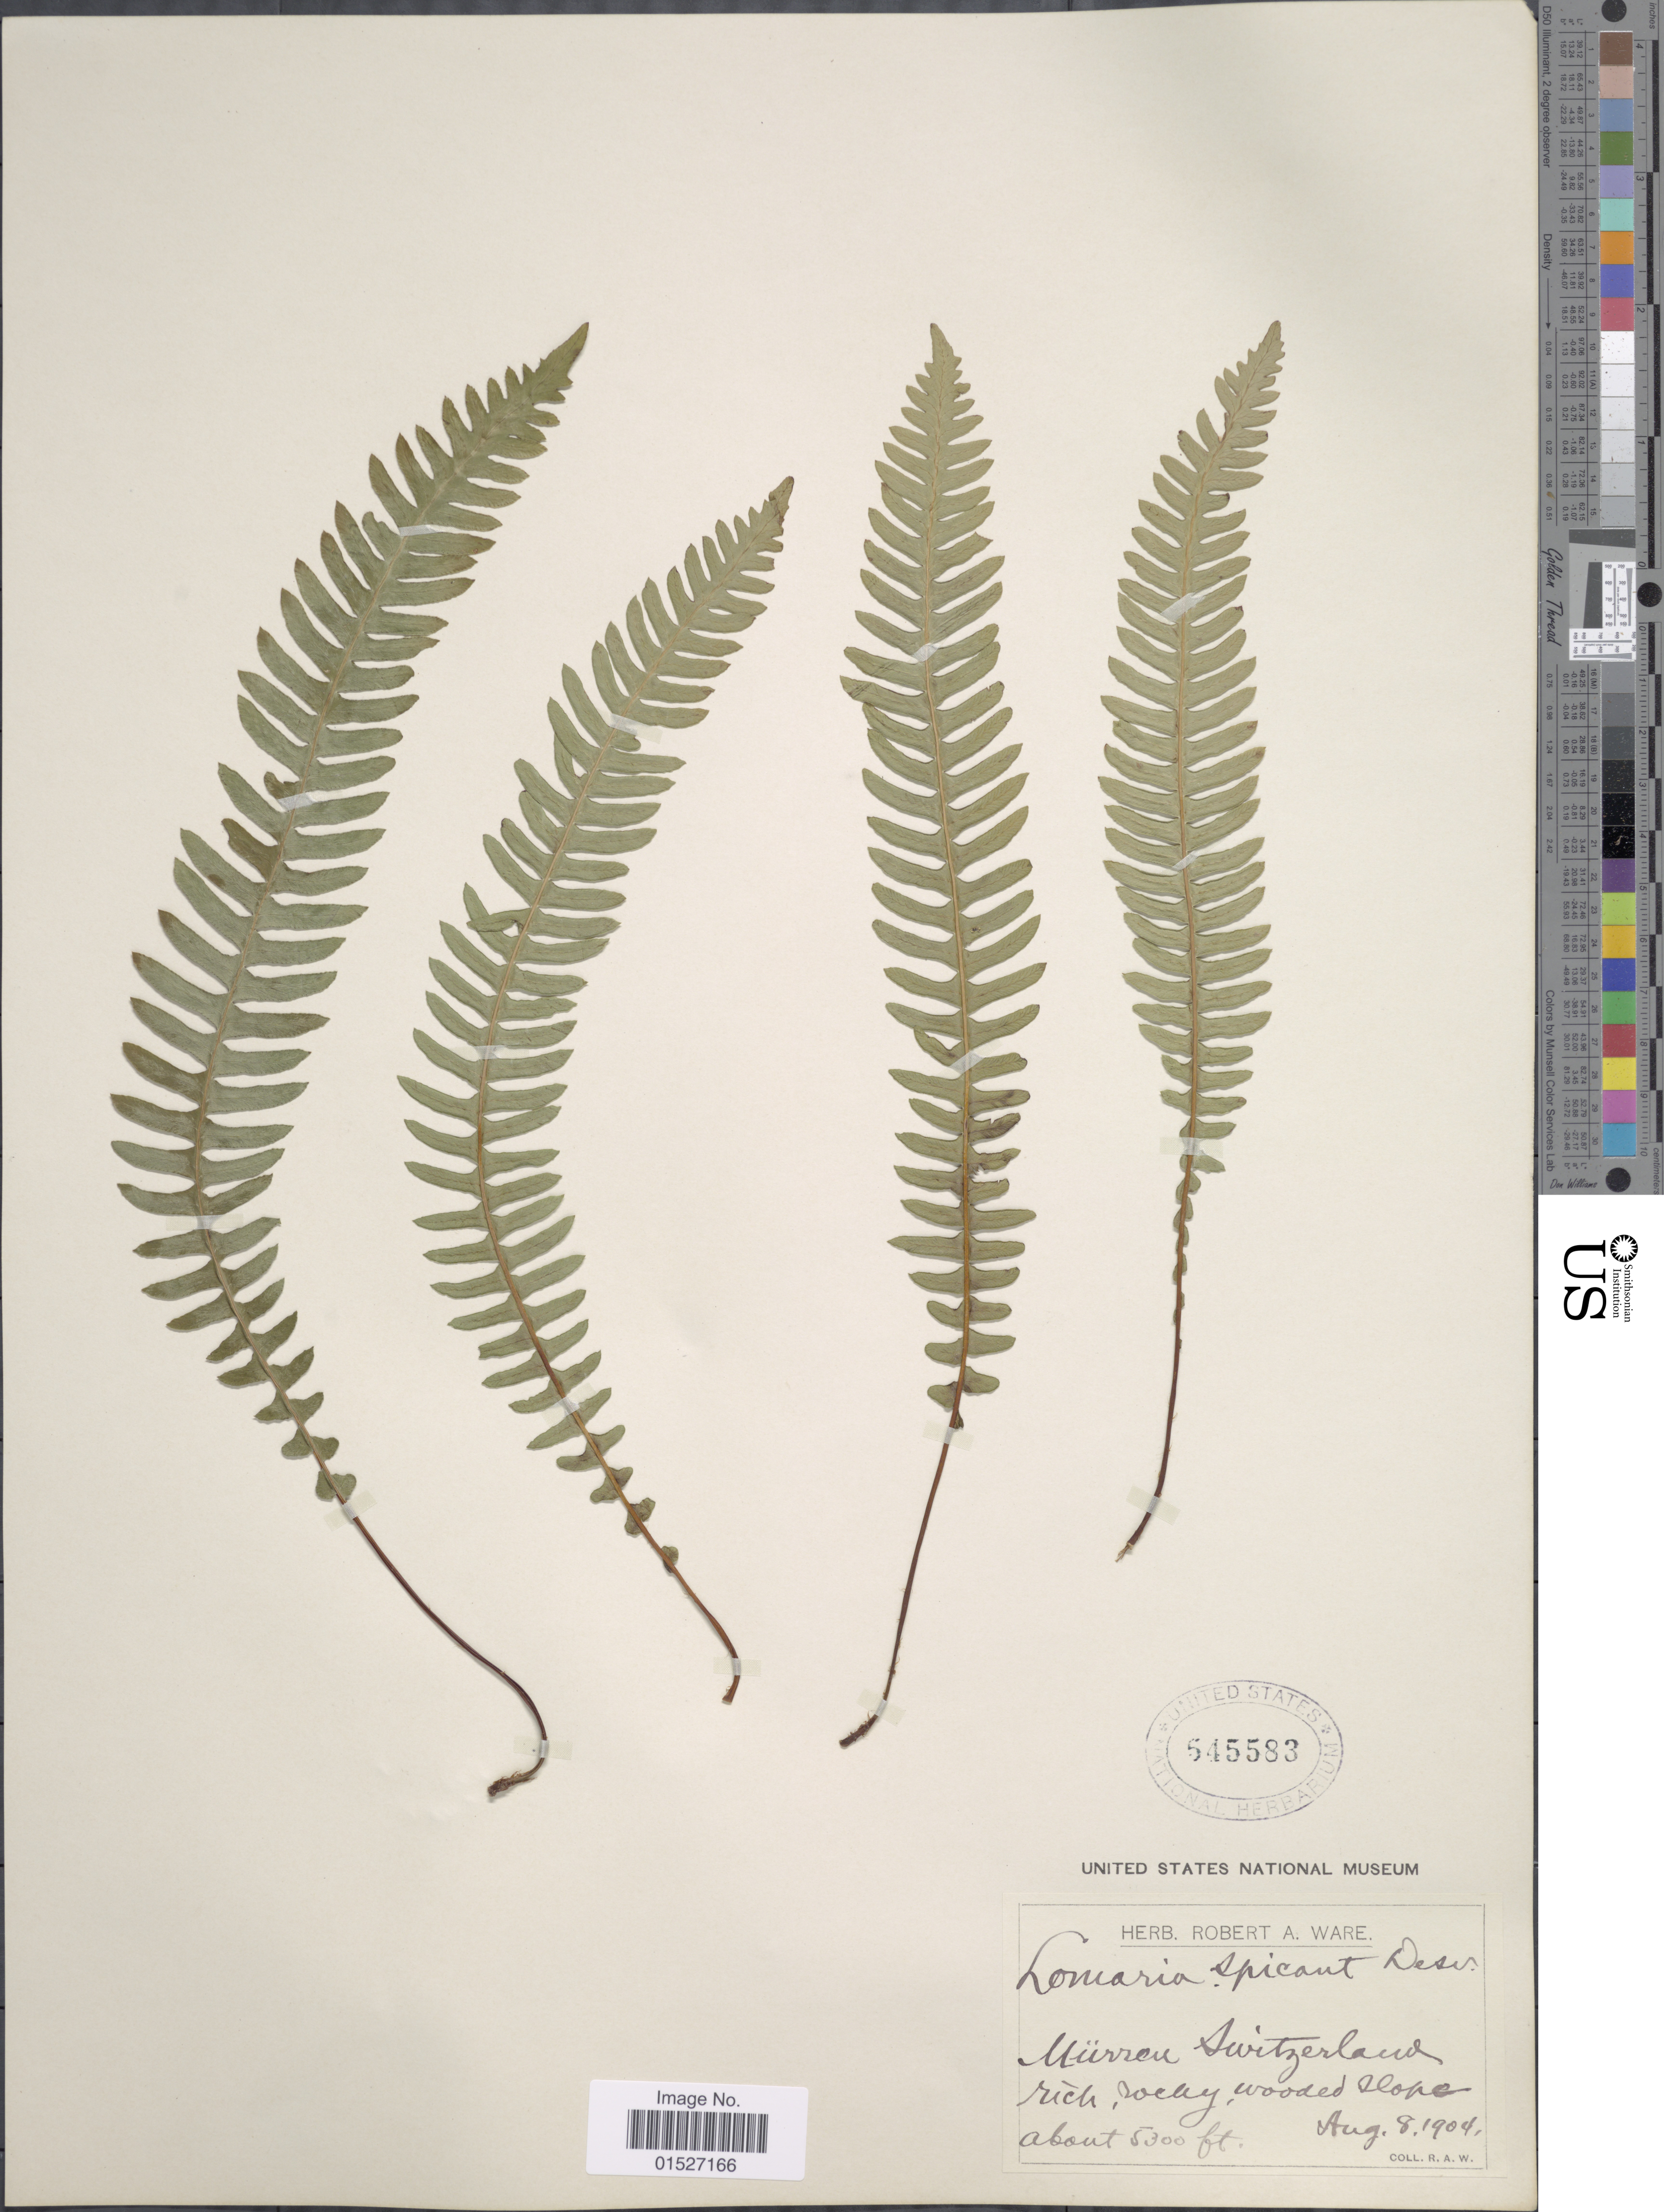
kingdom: Plantae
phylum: Tracheophyta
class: Polypodiopsida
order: Polypodiales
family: Blechnaceae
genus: Blechnum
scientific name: Blechnum spicant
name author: (L.) Sm.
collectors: R. Ware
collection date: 1904-08-08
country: Switzerland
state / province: Bern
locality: Mürren. Switzerland.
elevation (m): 1615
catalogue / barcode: US 545583